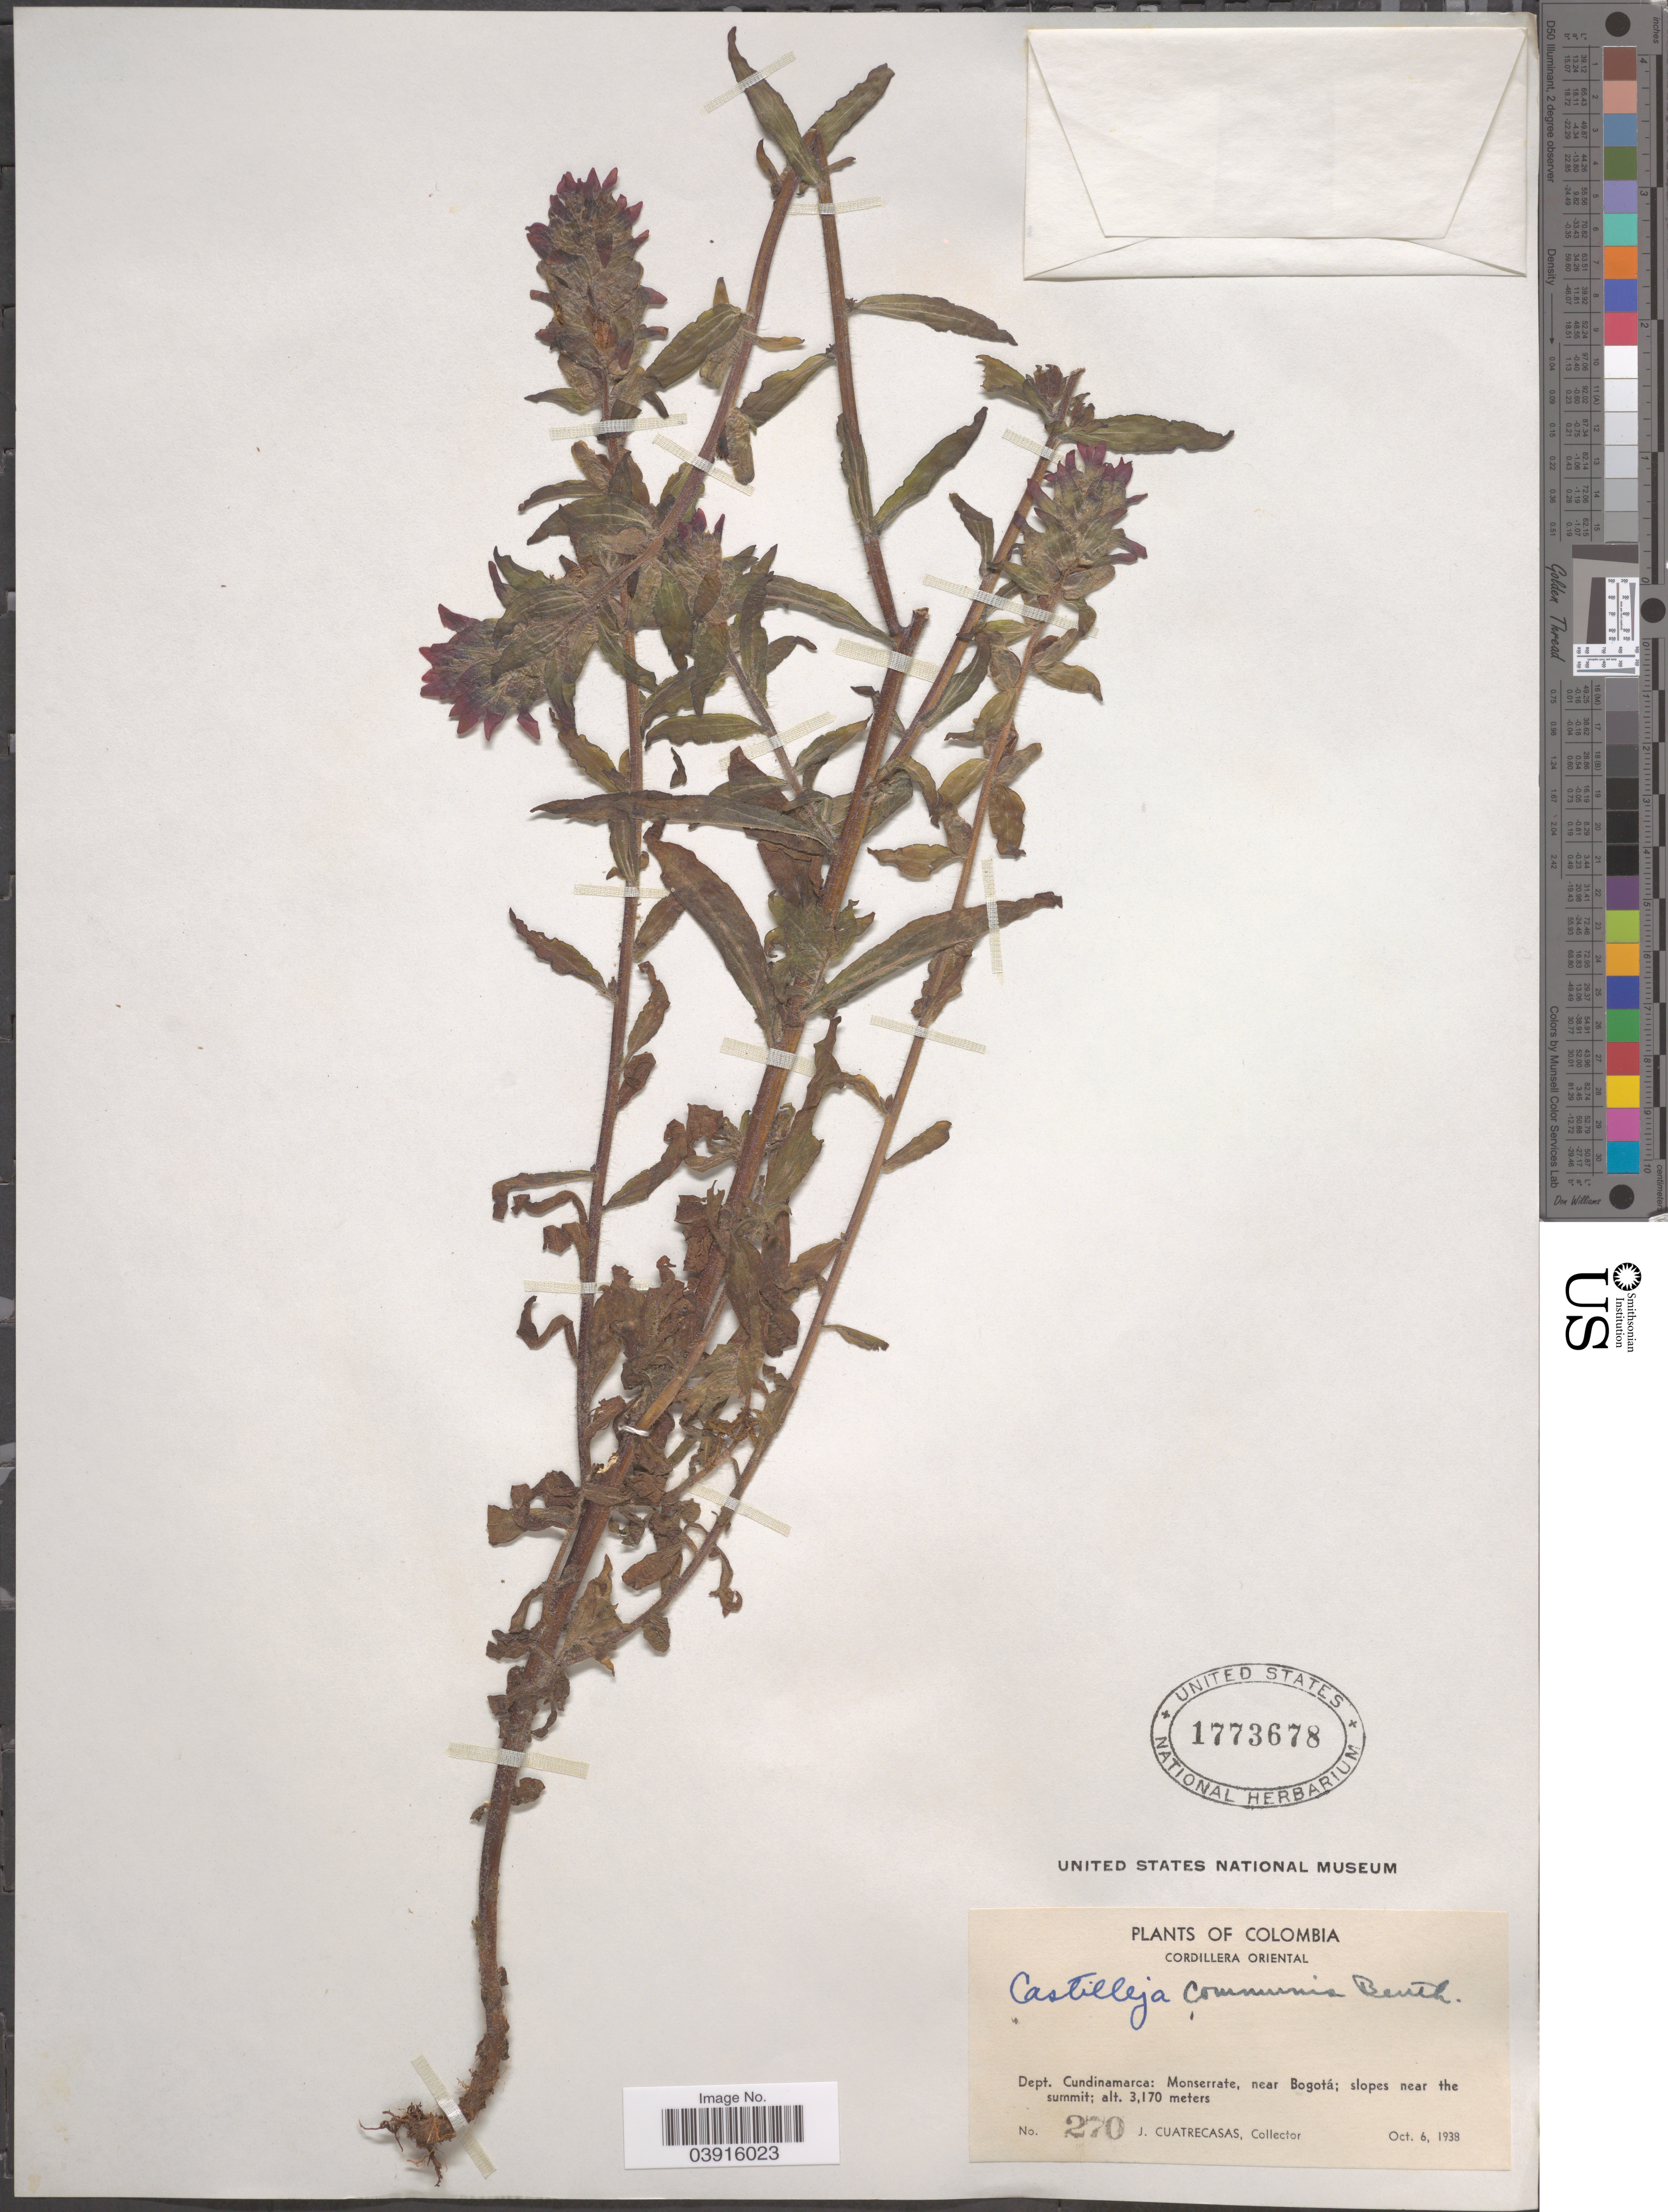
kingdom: Plantae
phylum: Tracheophyta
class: Magnoliopsida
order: Lamiales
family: Orobanchaceae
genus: Castilleja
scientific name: Castilleja arvensis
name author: Schltdl. & Cham.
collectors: J. Cuatrecasas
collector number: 270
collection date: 1938-10-06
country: Colombia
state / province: Cundinamarca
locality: Cordillera Oriental. Dept. Cundinamarca: Monserrate, near Bogotá; slopes near the summit.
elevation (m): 3170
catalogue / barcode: US 1773678